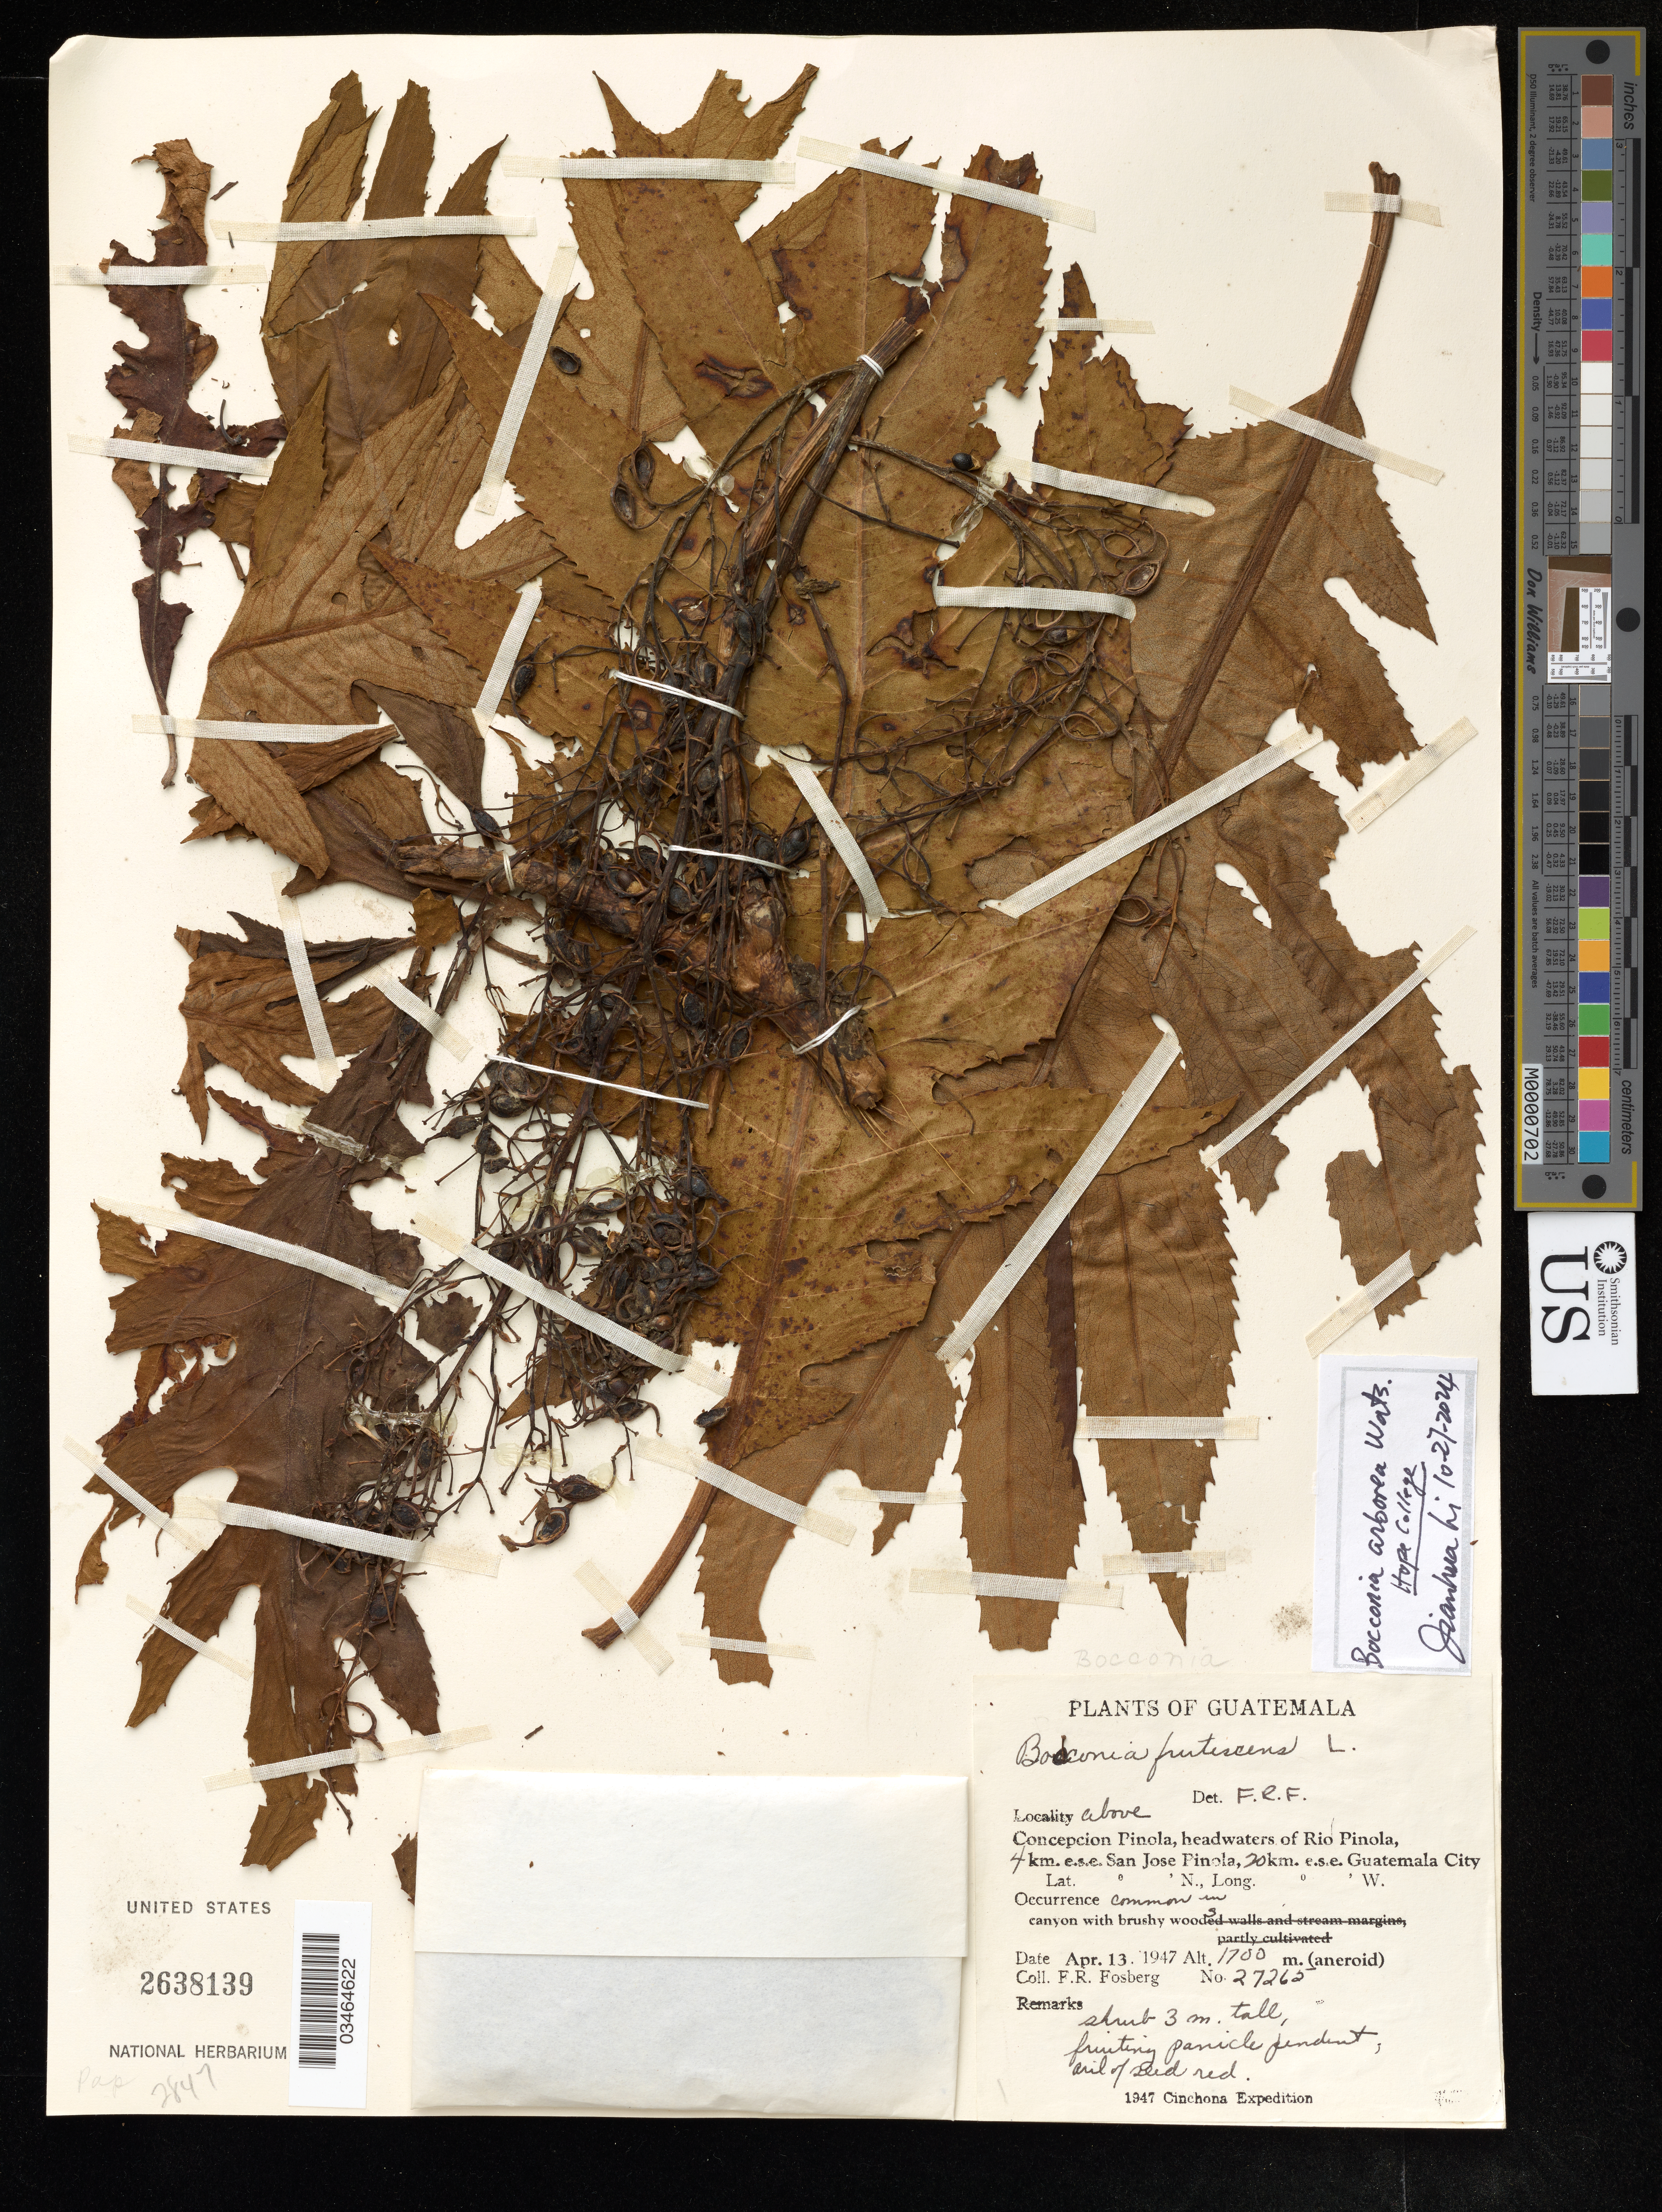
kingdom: Plantae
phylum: Tracheophyta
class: Magnoliopsida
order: Ranunculales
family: Papaveraceae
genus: Bocconia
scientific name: Bocconia arborea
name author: S. Watson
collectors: F. R. Fosberg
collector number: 27265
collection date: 1947-04-13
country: Guatemala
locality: Above Concepcion Pinola, headwaters of Rio Pinola, 4 km. e.s.e. San Jose Pinola, 20 km. e.s.e. Guatemala City.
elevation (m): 1700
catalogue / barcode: US 2638139